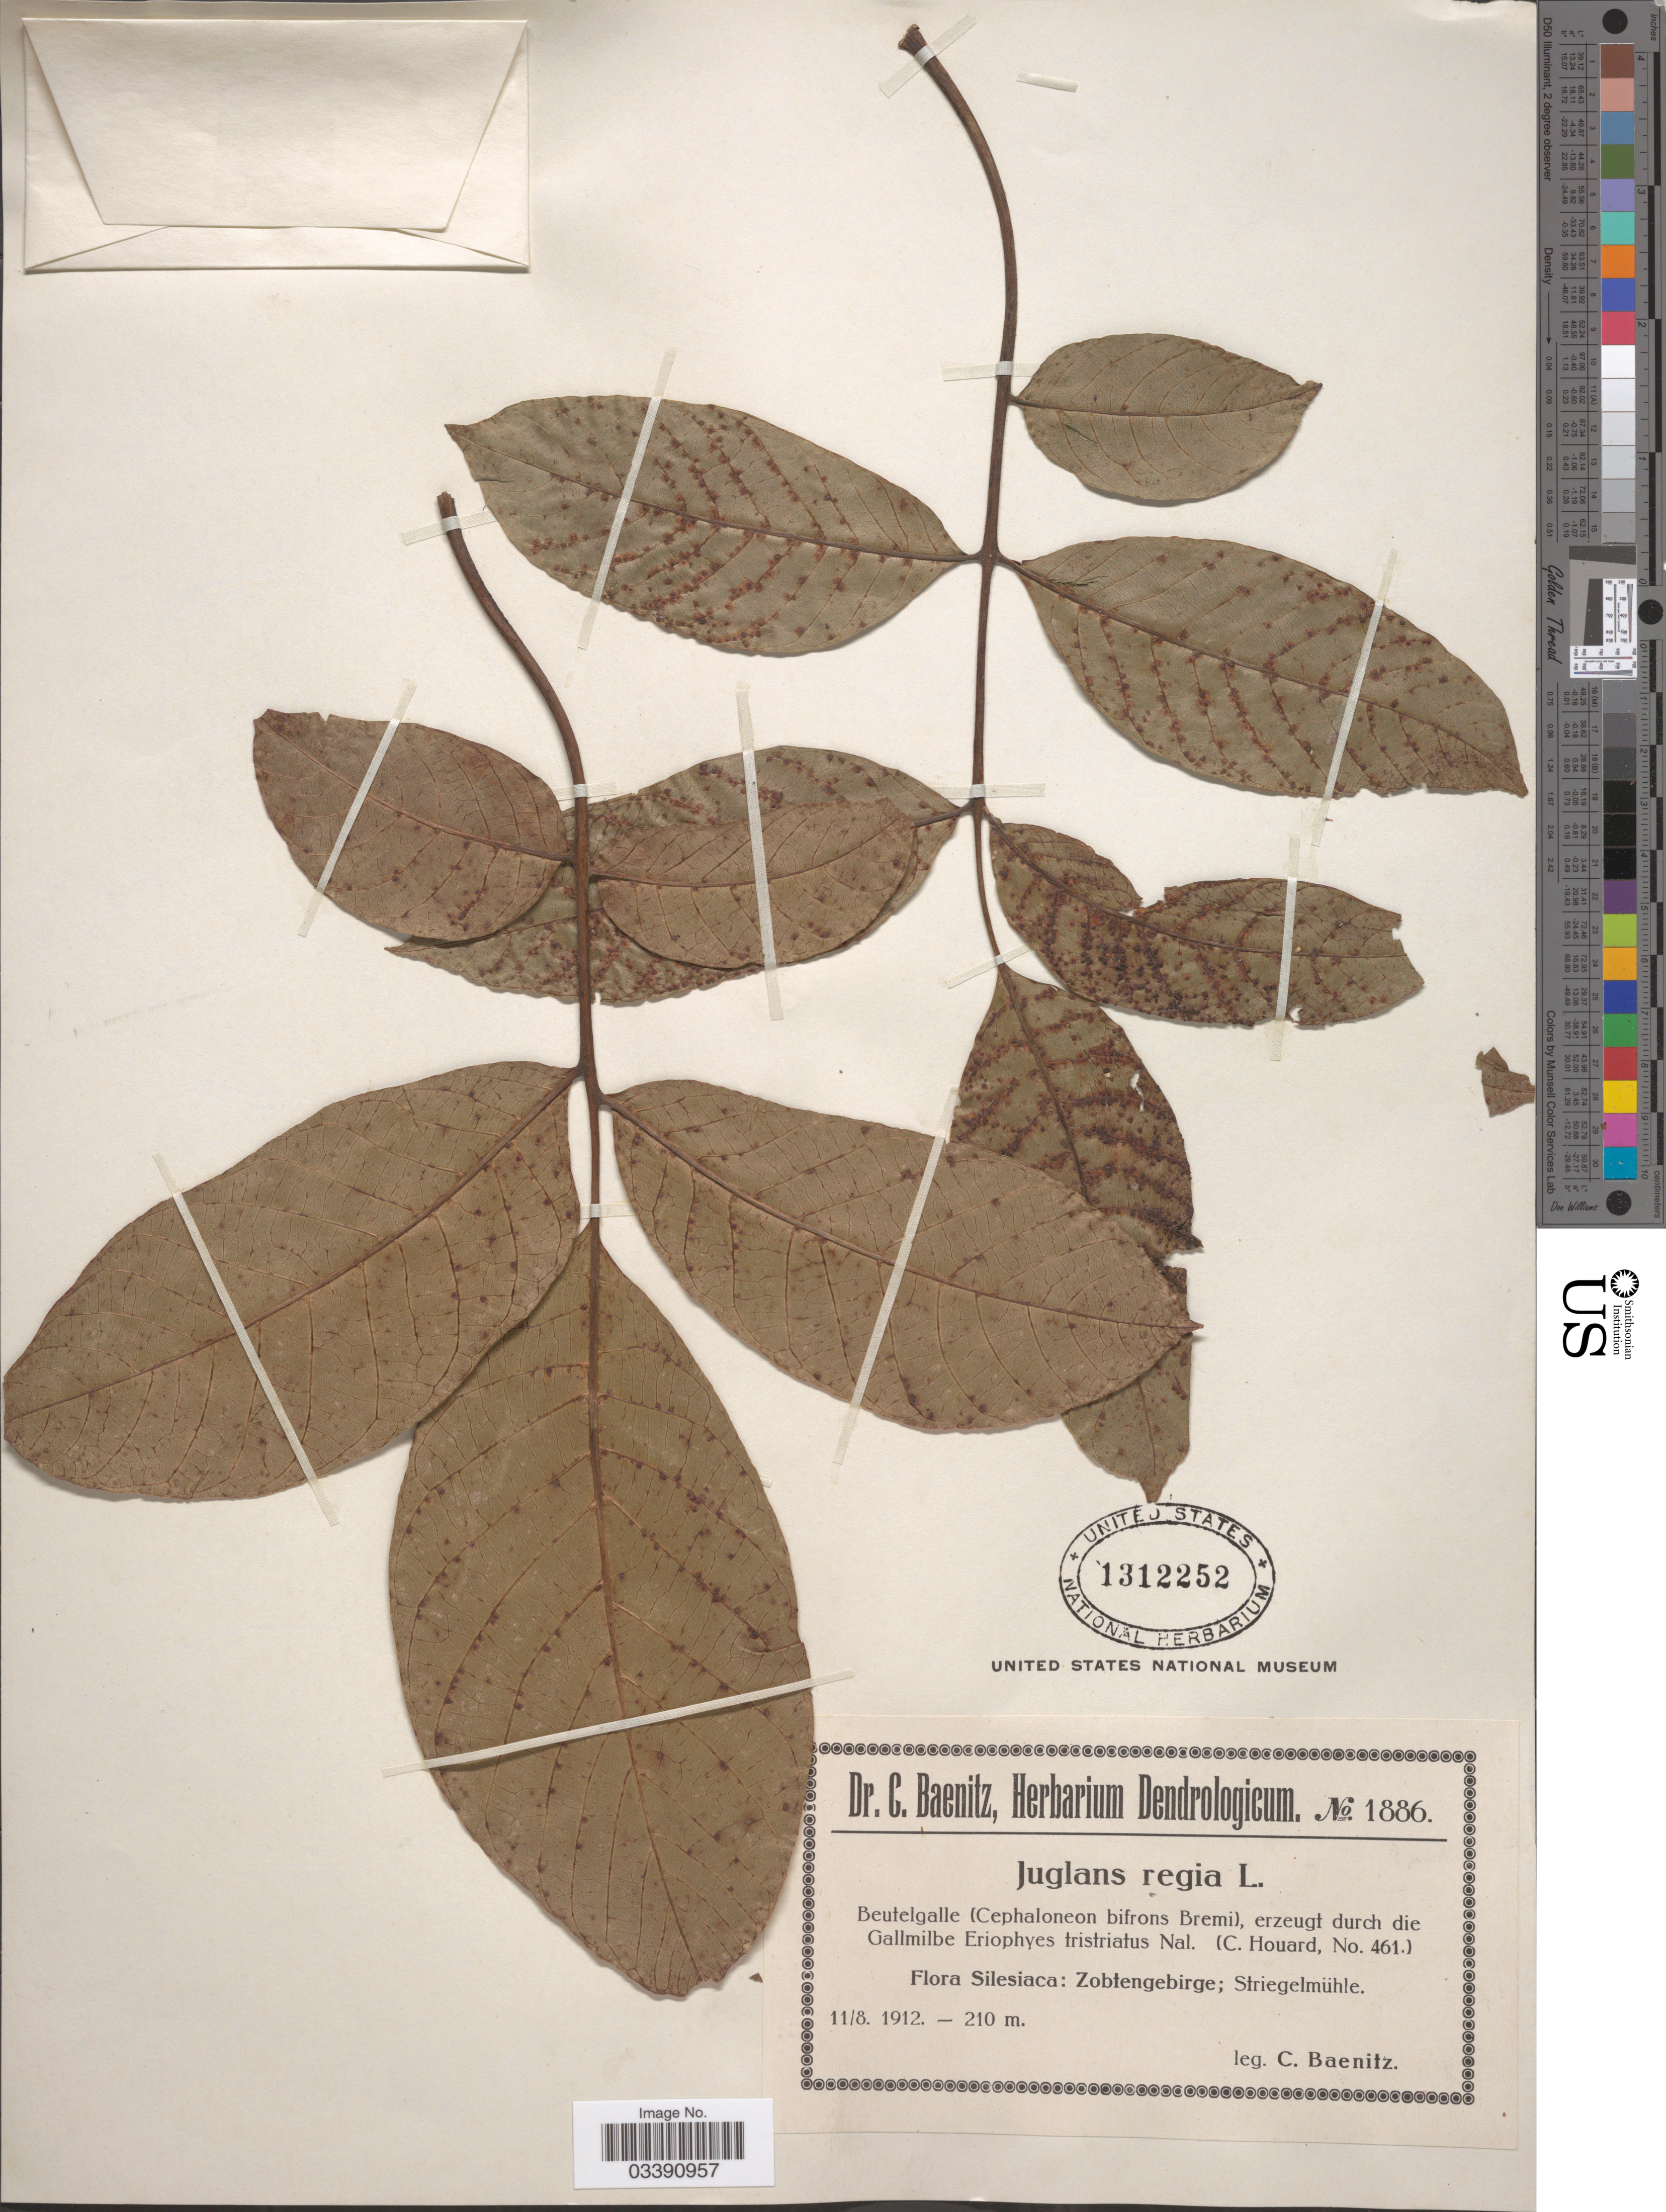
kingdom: Plantae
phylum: Tracheophyta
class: Magnoliopsida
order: Fagales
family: Juglandaceae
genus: Juglans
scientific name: Juglans regia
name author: L.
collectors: C. G. Baenitz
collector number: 1886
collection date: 1912-08-11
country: Poland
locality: Silesiaca: Zobtengebirge; Striegelmühle.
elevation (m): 210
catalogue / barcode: US 1312252